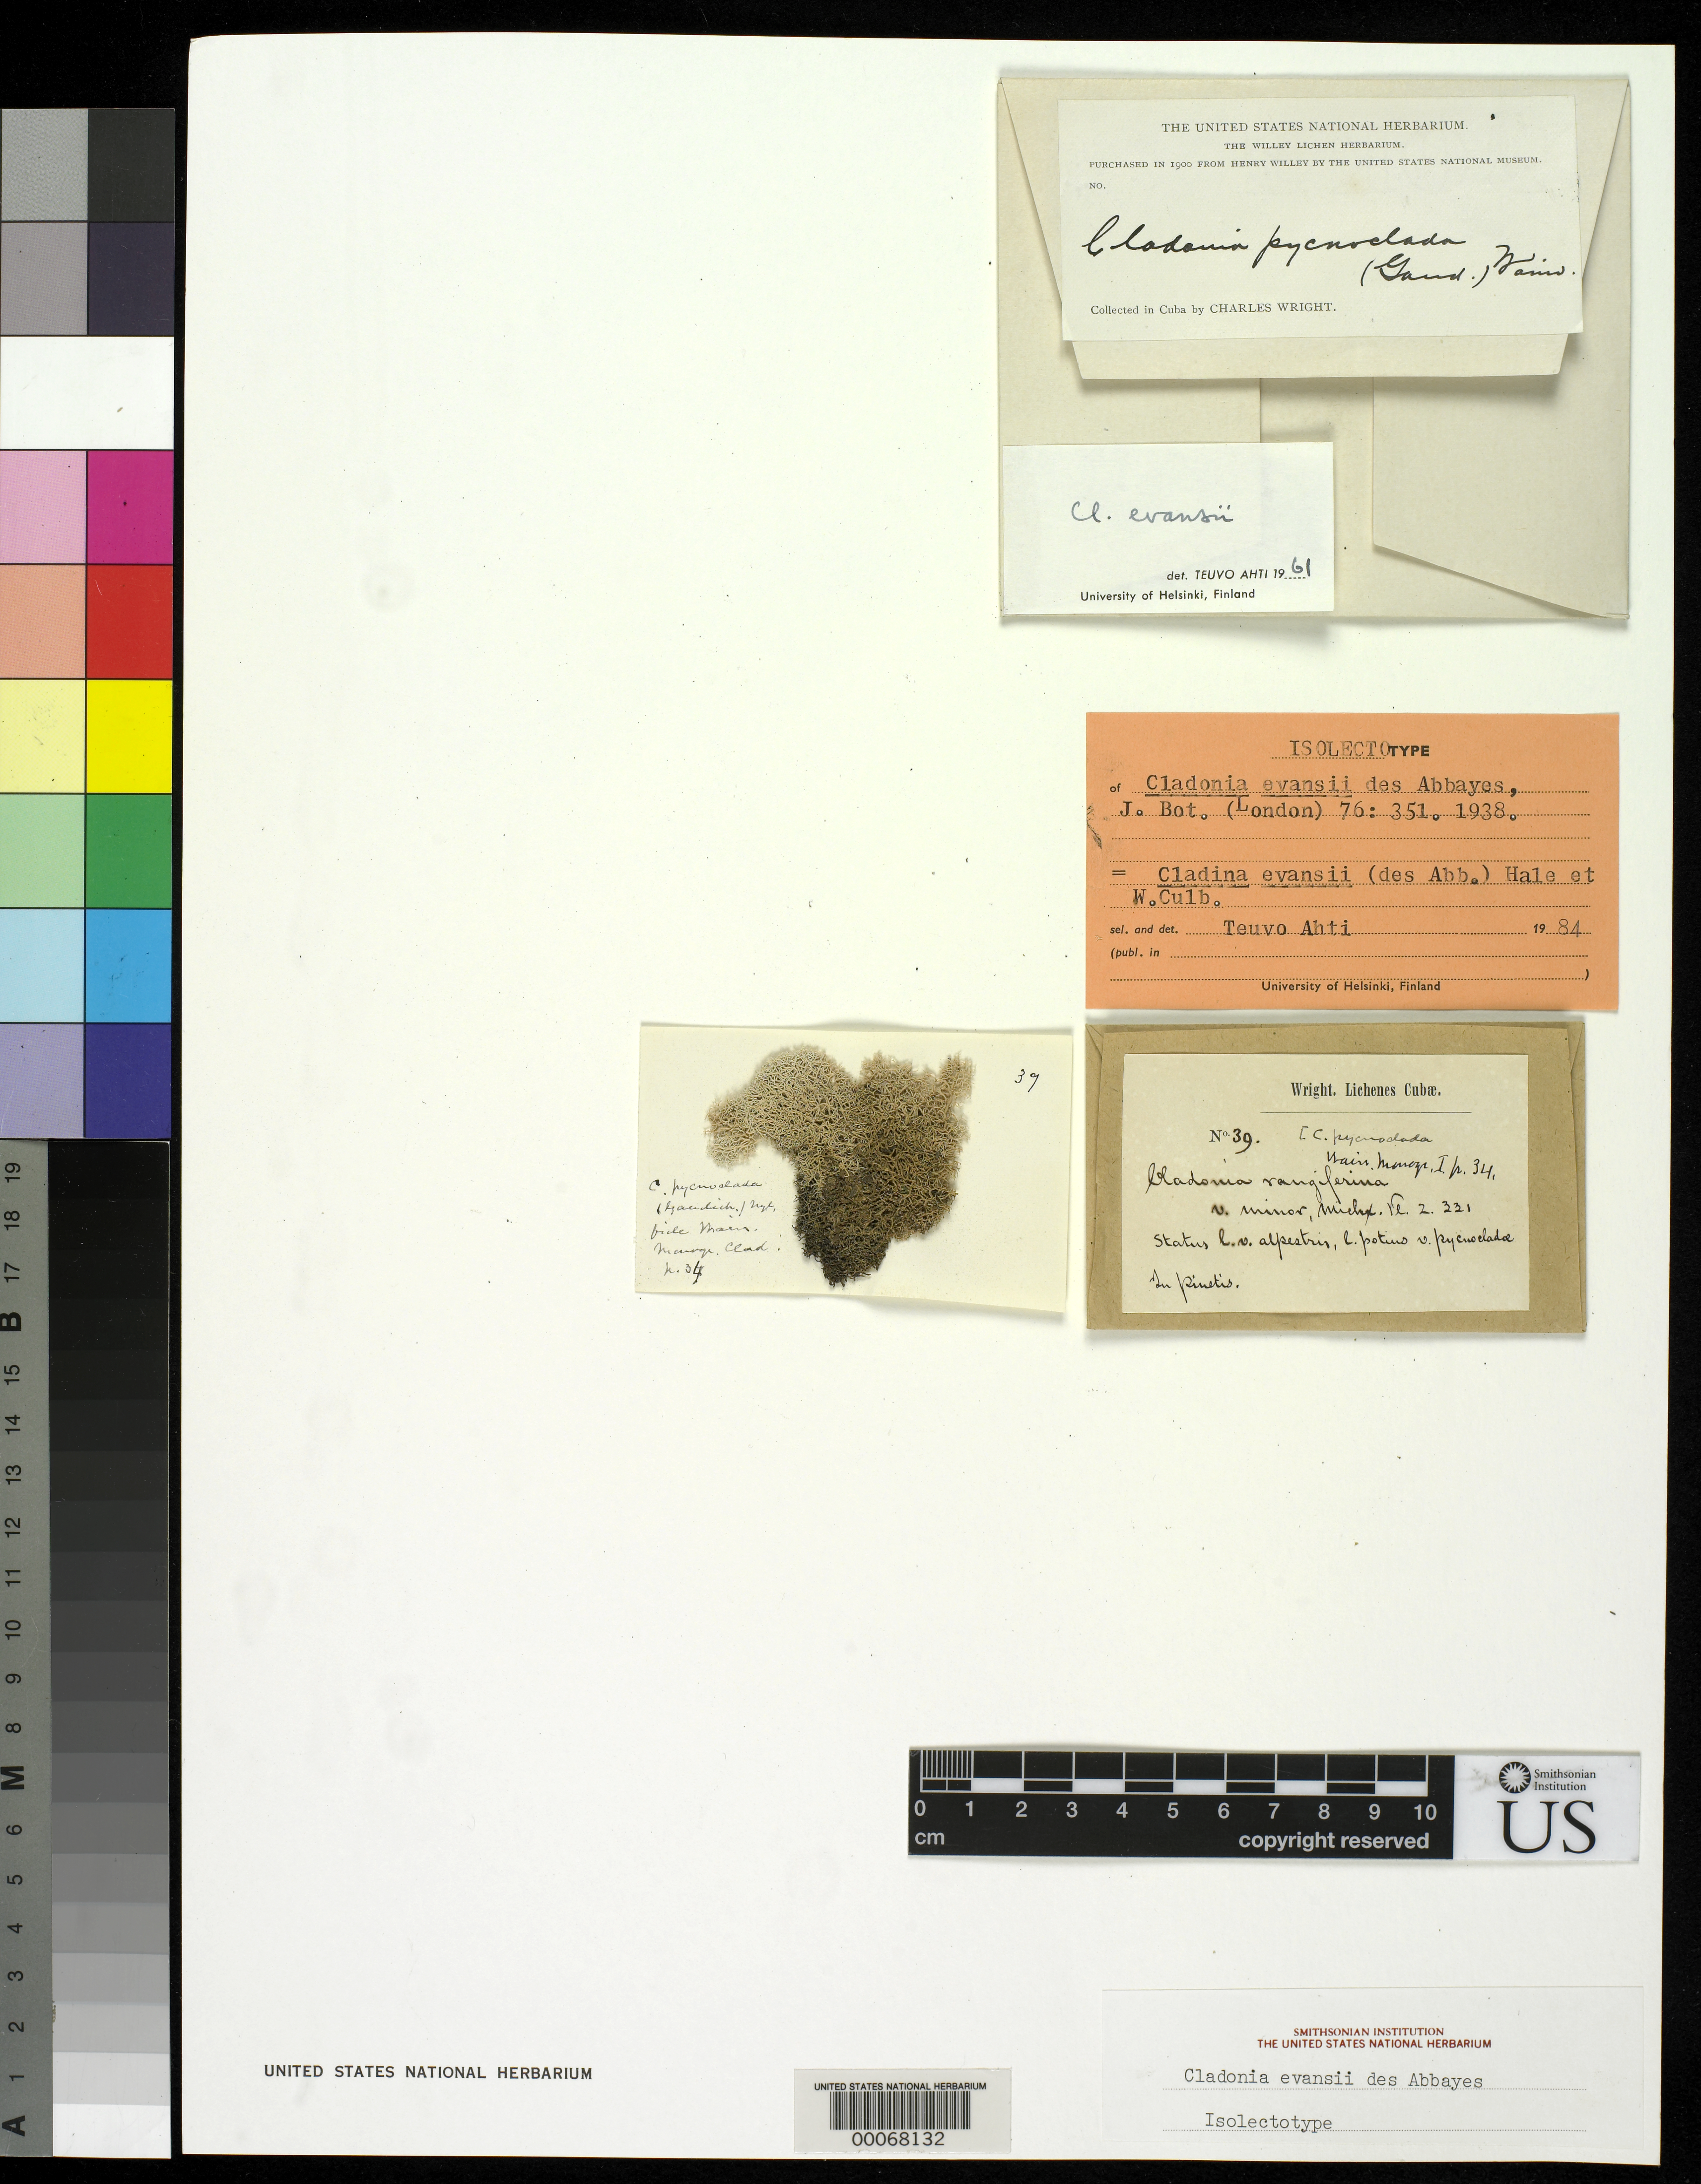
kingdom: Fungi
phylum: Ascomycota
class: Lecanoromycetes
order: Lecanorales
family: Cladoniaceae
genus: Cladonia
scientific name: Cladonia evansii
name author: Abbayes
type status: Isolectotype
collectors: C. Wright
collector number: Lich. Ins. Cubae 39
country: Cuba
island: Greater Antilles